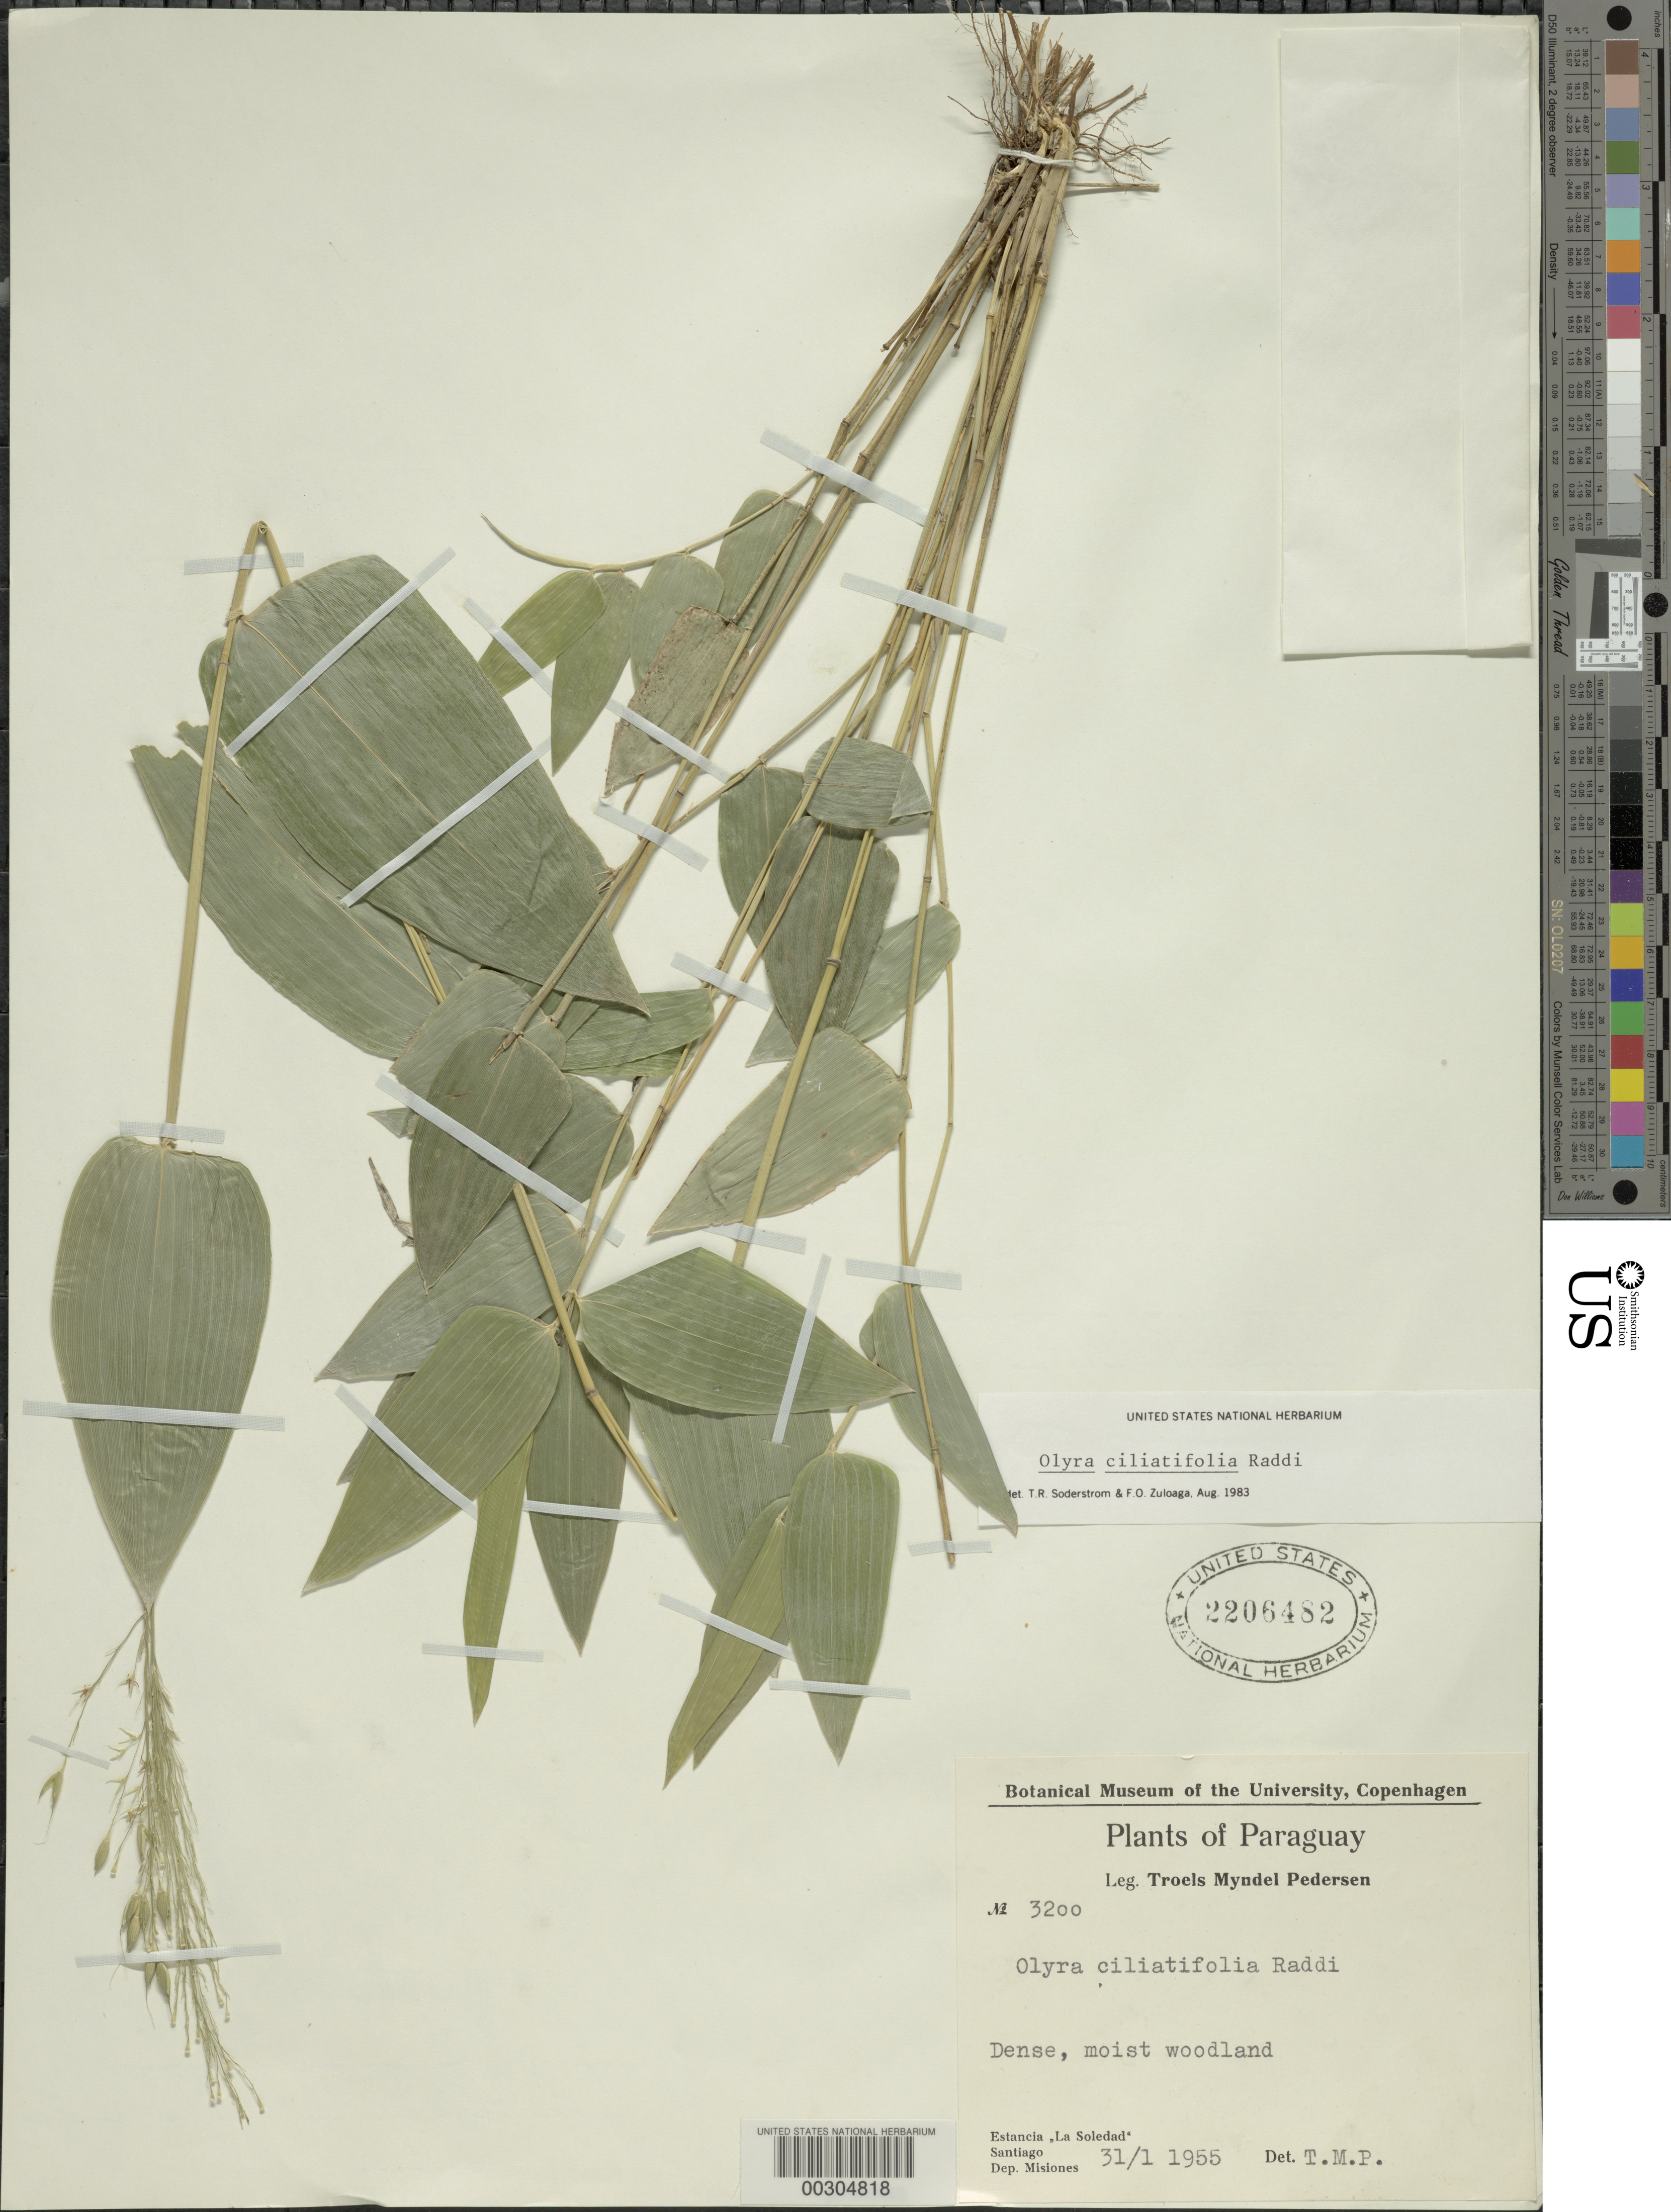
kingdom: Plantae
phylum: Tracheophyta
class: Liliopsida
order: Poales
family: Poaceae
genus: Olyra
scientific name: Olyra ciliatifolia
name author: Raddi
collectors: T. M. Pedersen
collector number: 3200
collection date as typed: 31 Jan 1955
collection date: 1955-01-31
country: Paraguay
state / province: Misiones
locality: "la soledad", santiago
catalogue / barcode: US 2206482